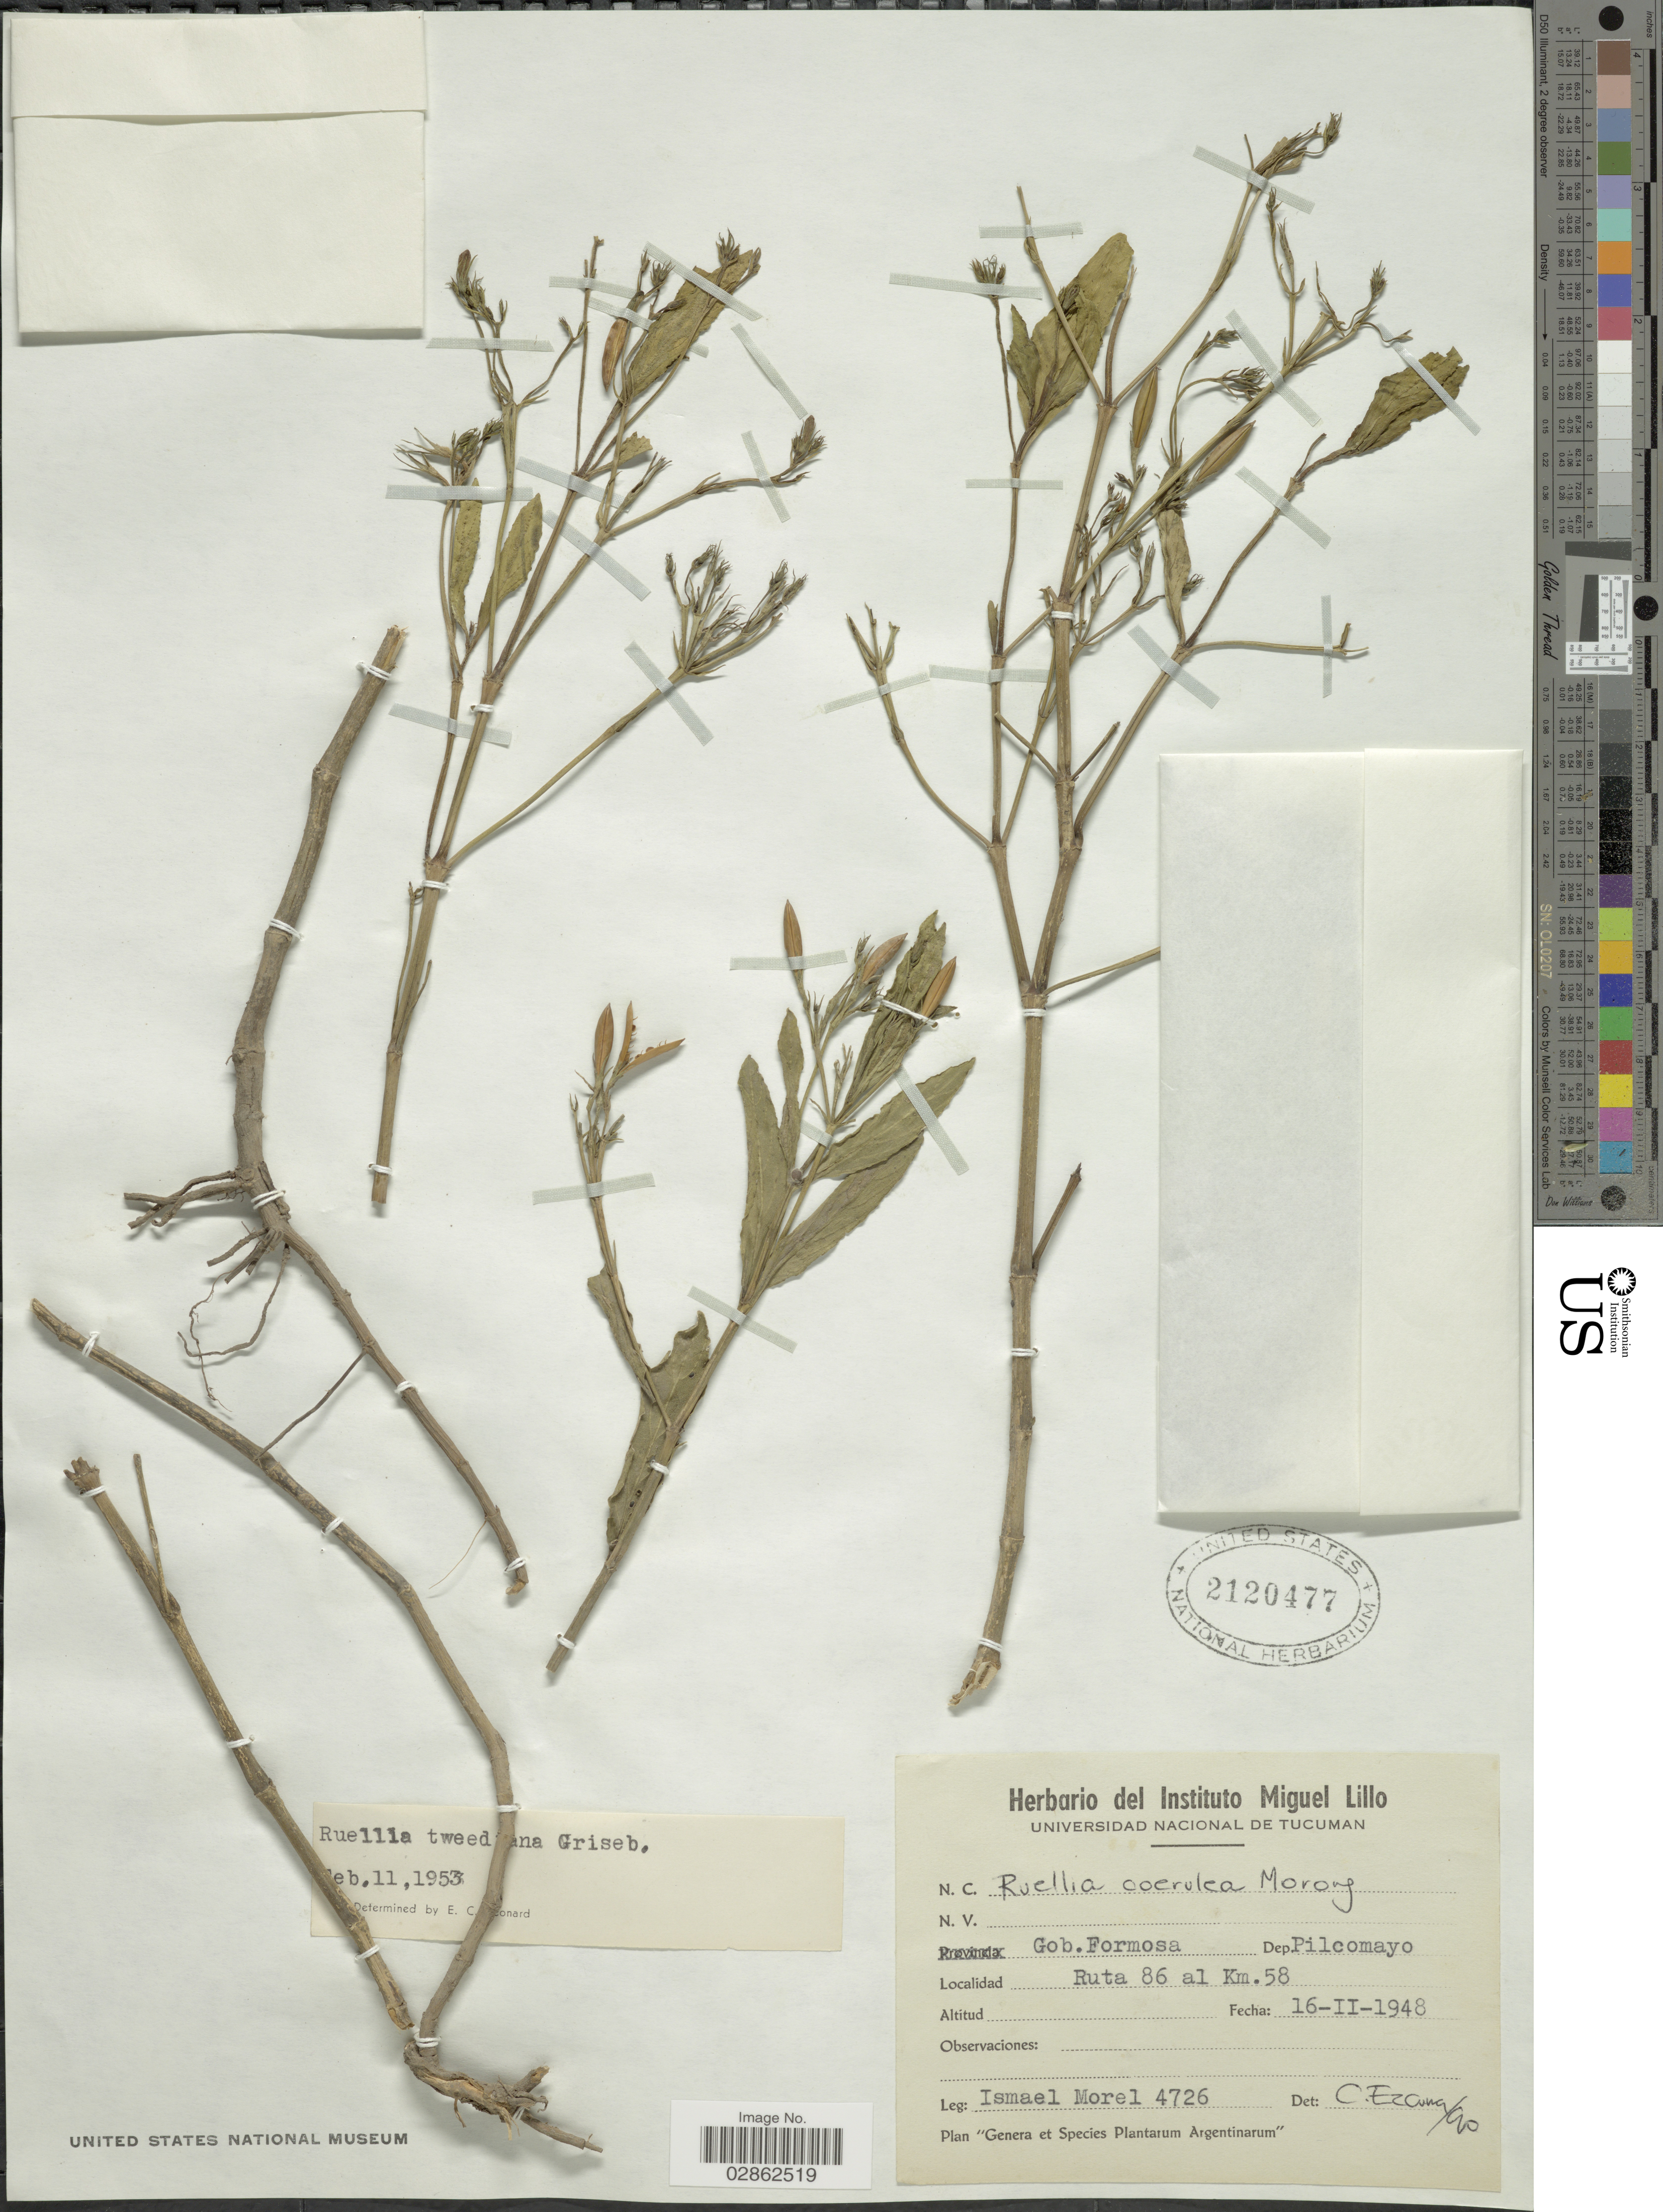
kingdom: Plantae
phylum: Tracheophyta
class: Magnoliopsida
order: Lamiales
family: Acanthaceae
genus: Ruellia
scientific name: Ruellia coerulea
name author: Morong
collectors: I. Morel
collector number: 4726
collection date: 1948-02-16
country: Argentina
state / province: Formosa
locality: Gob. Formosa. Dep. Pilcomayo. Ruta 86 al Km. 58.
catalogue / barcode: US 2120477